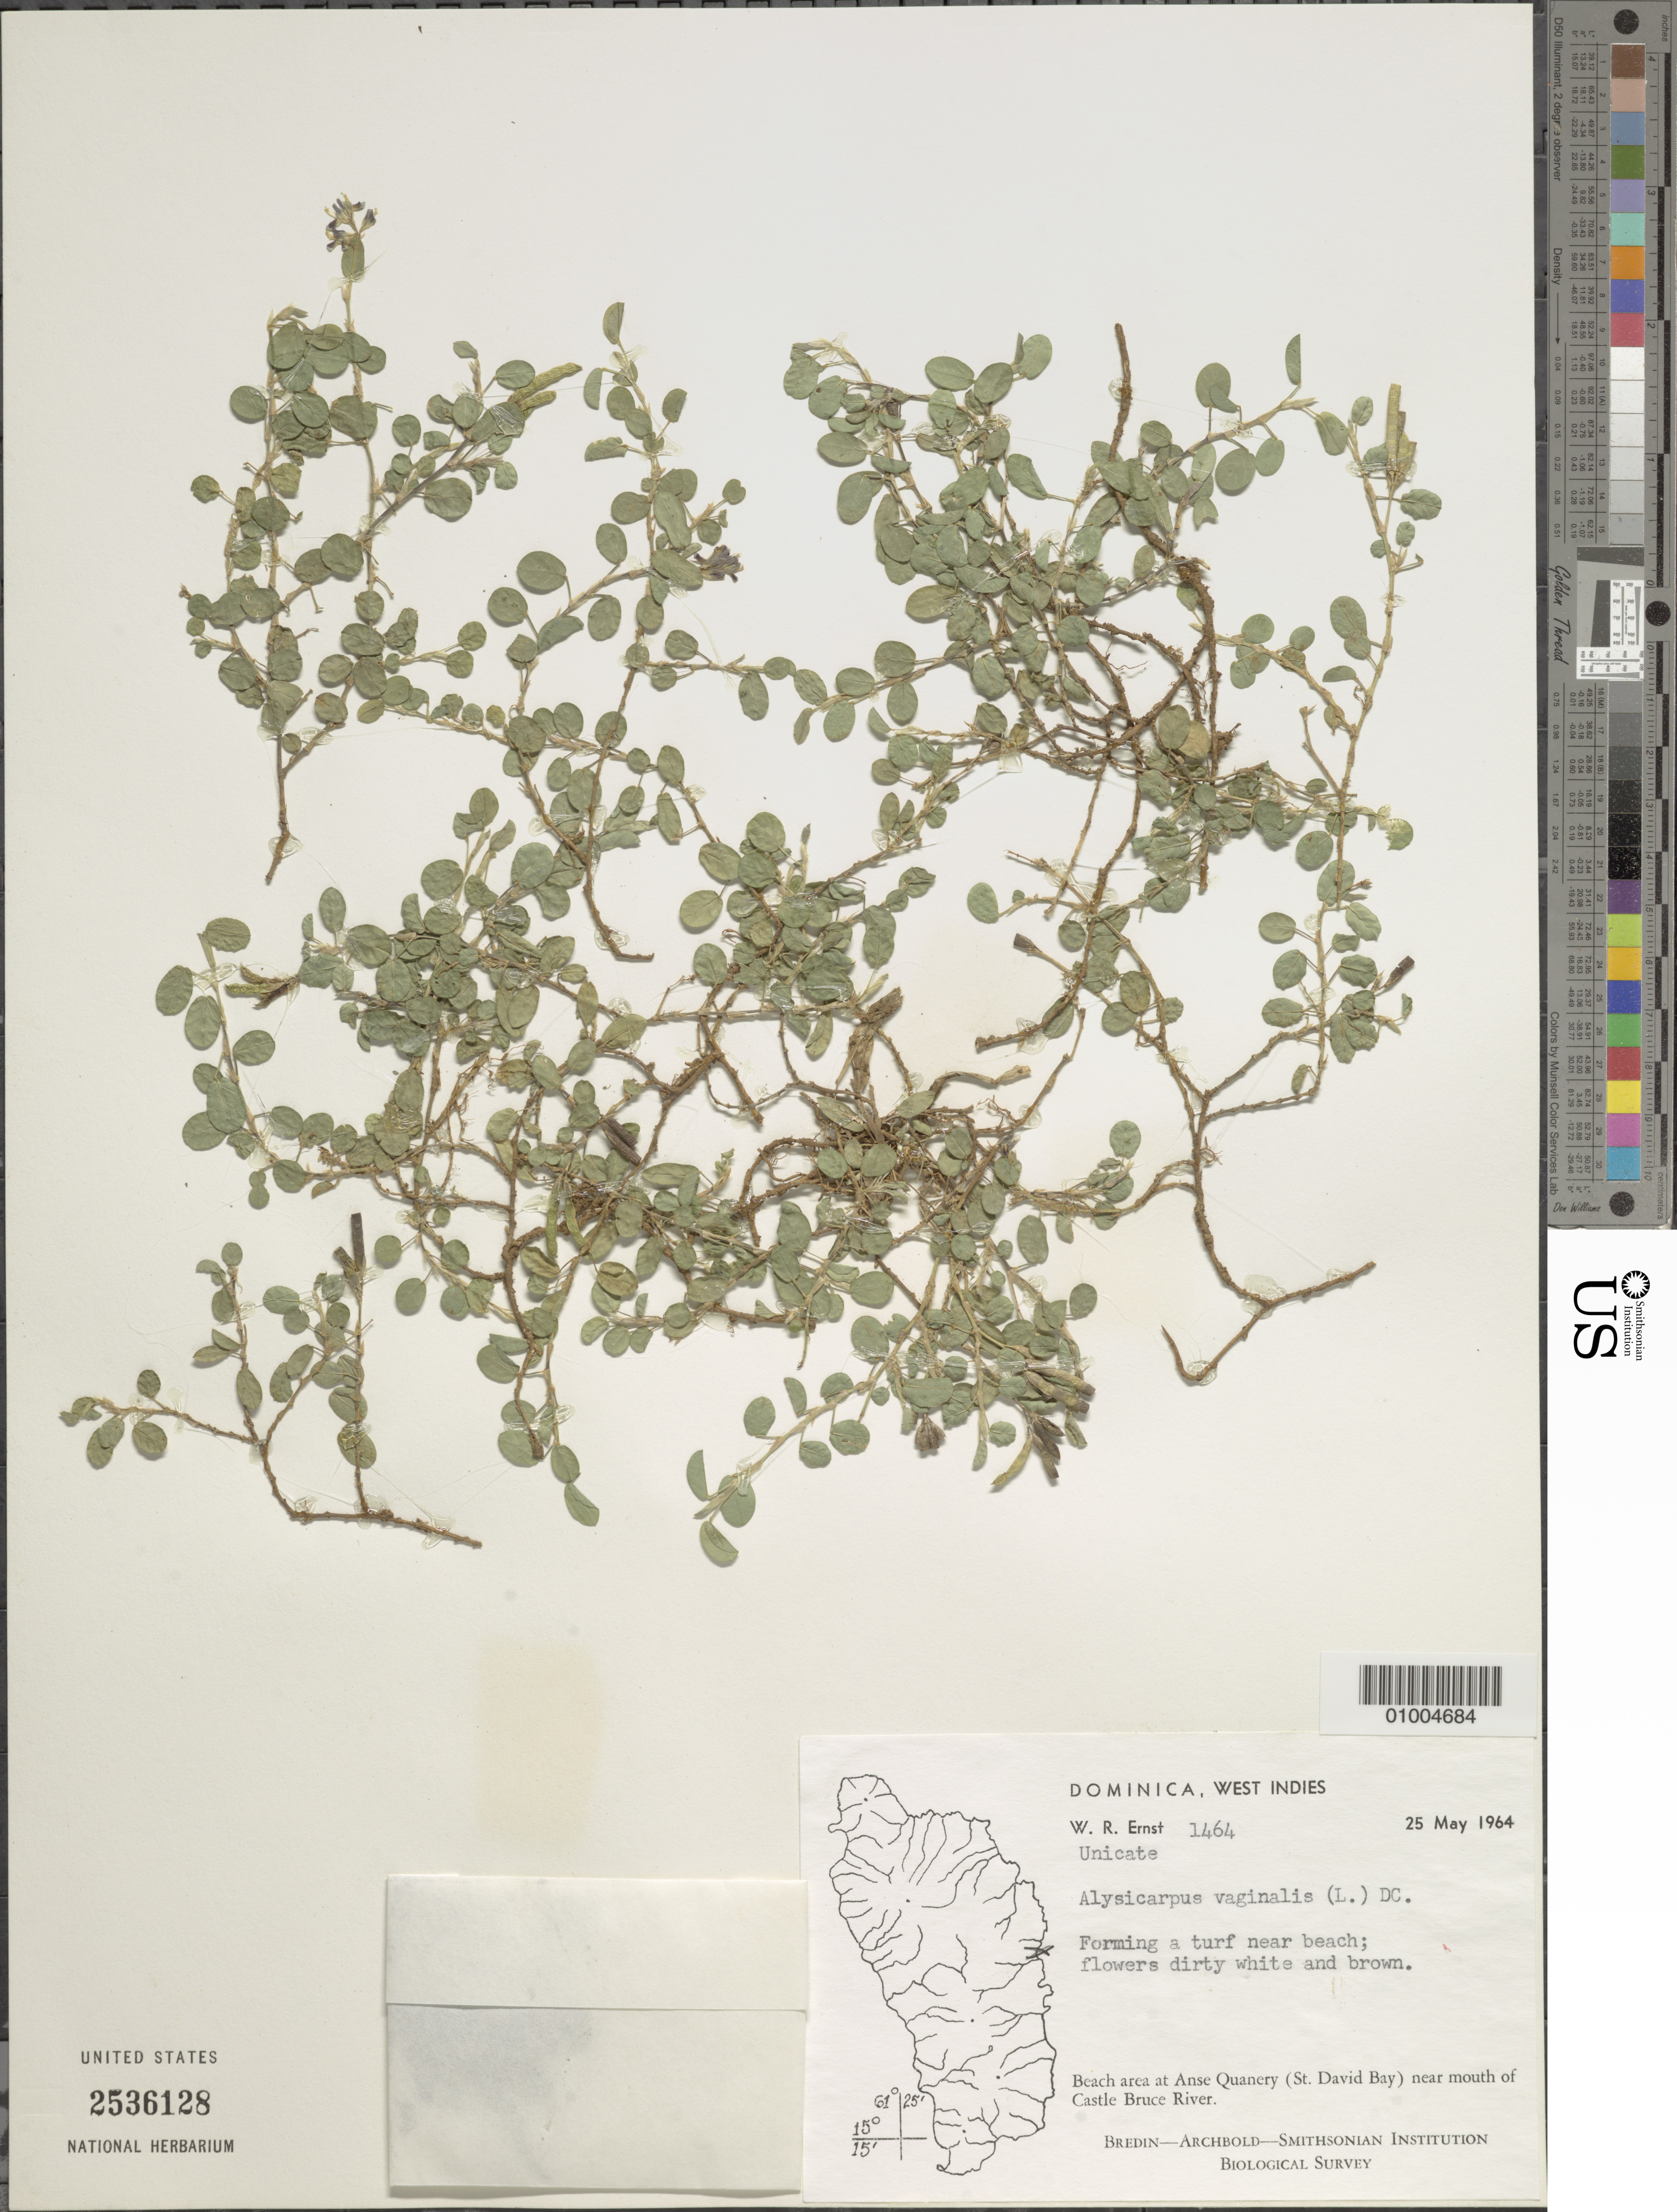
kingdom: Plantae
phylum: Tracheophyta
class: Magnoliopsida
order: Fabales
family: Fabaceae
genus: Alysicarpus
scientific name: Alysicarpus vaginalis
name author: (L.) DC.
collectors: W. R. Ernst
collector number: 1464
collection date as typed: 25 May 1964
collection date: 1964-05-25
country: Dominica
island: Dominica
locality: Forming a turf near beach; flowers dirty white and brown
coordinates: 0 N, 0 E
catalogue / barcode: US 2536128